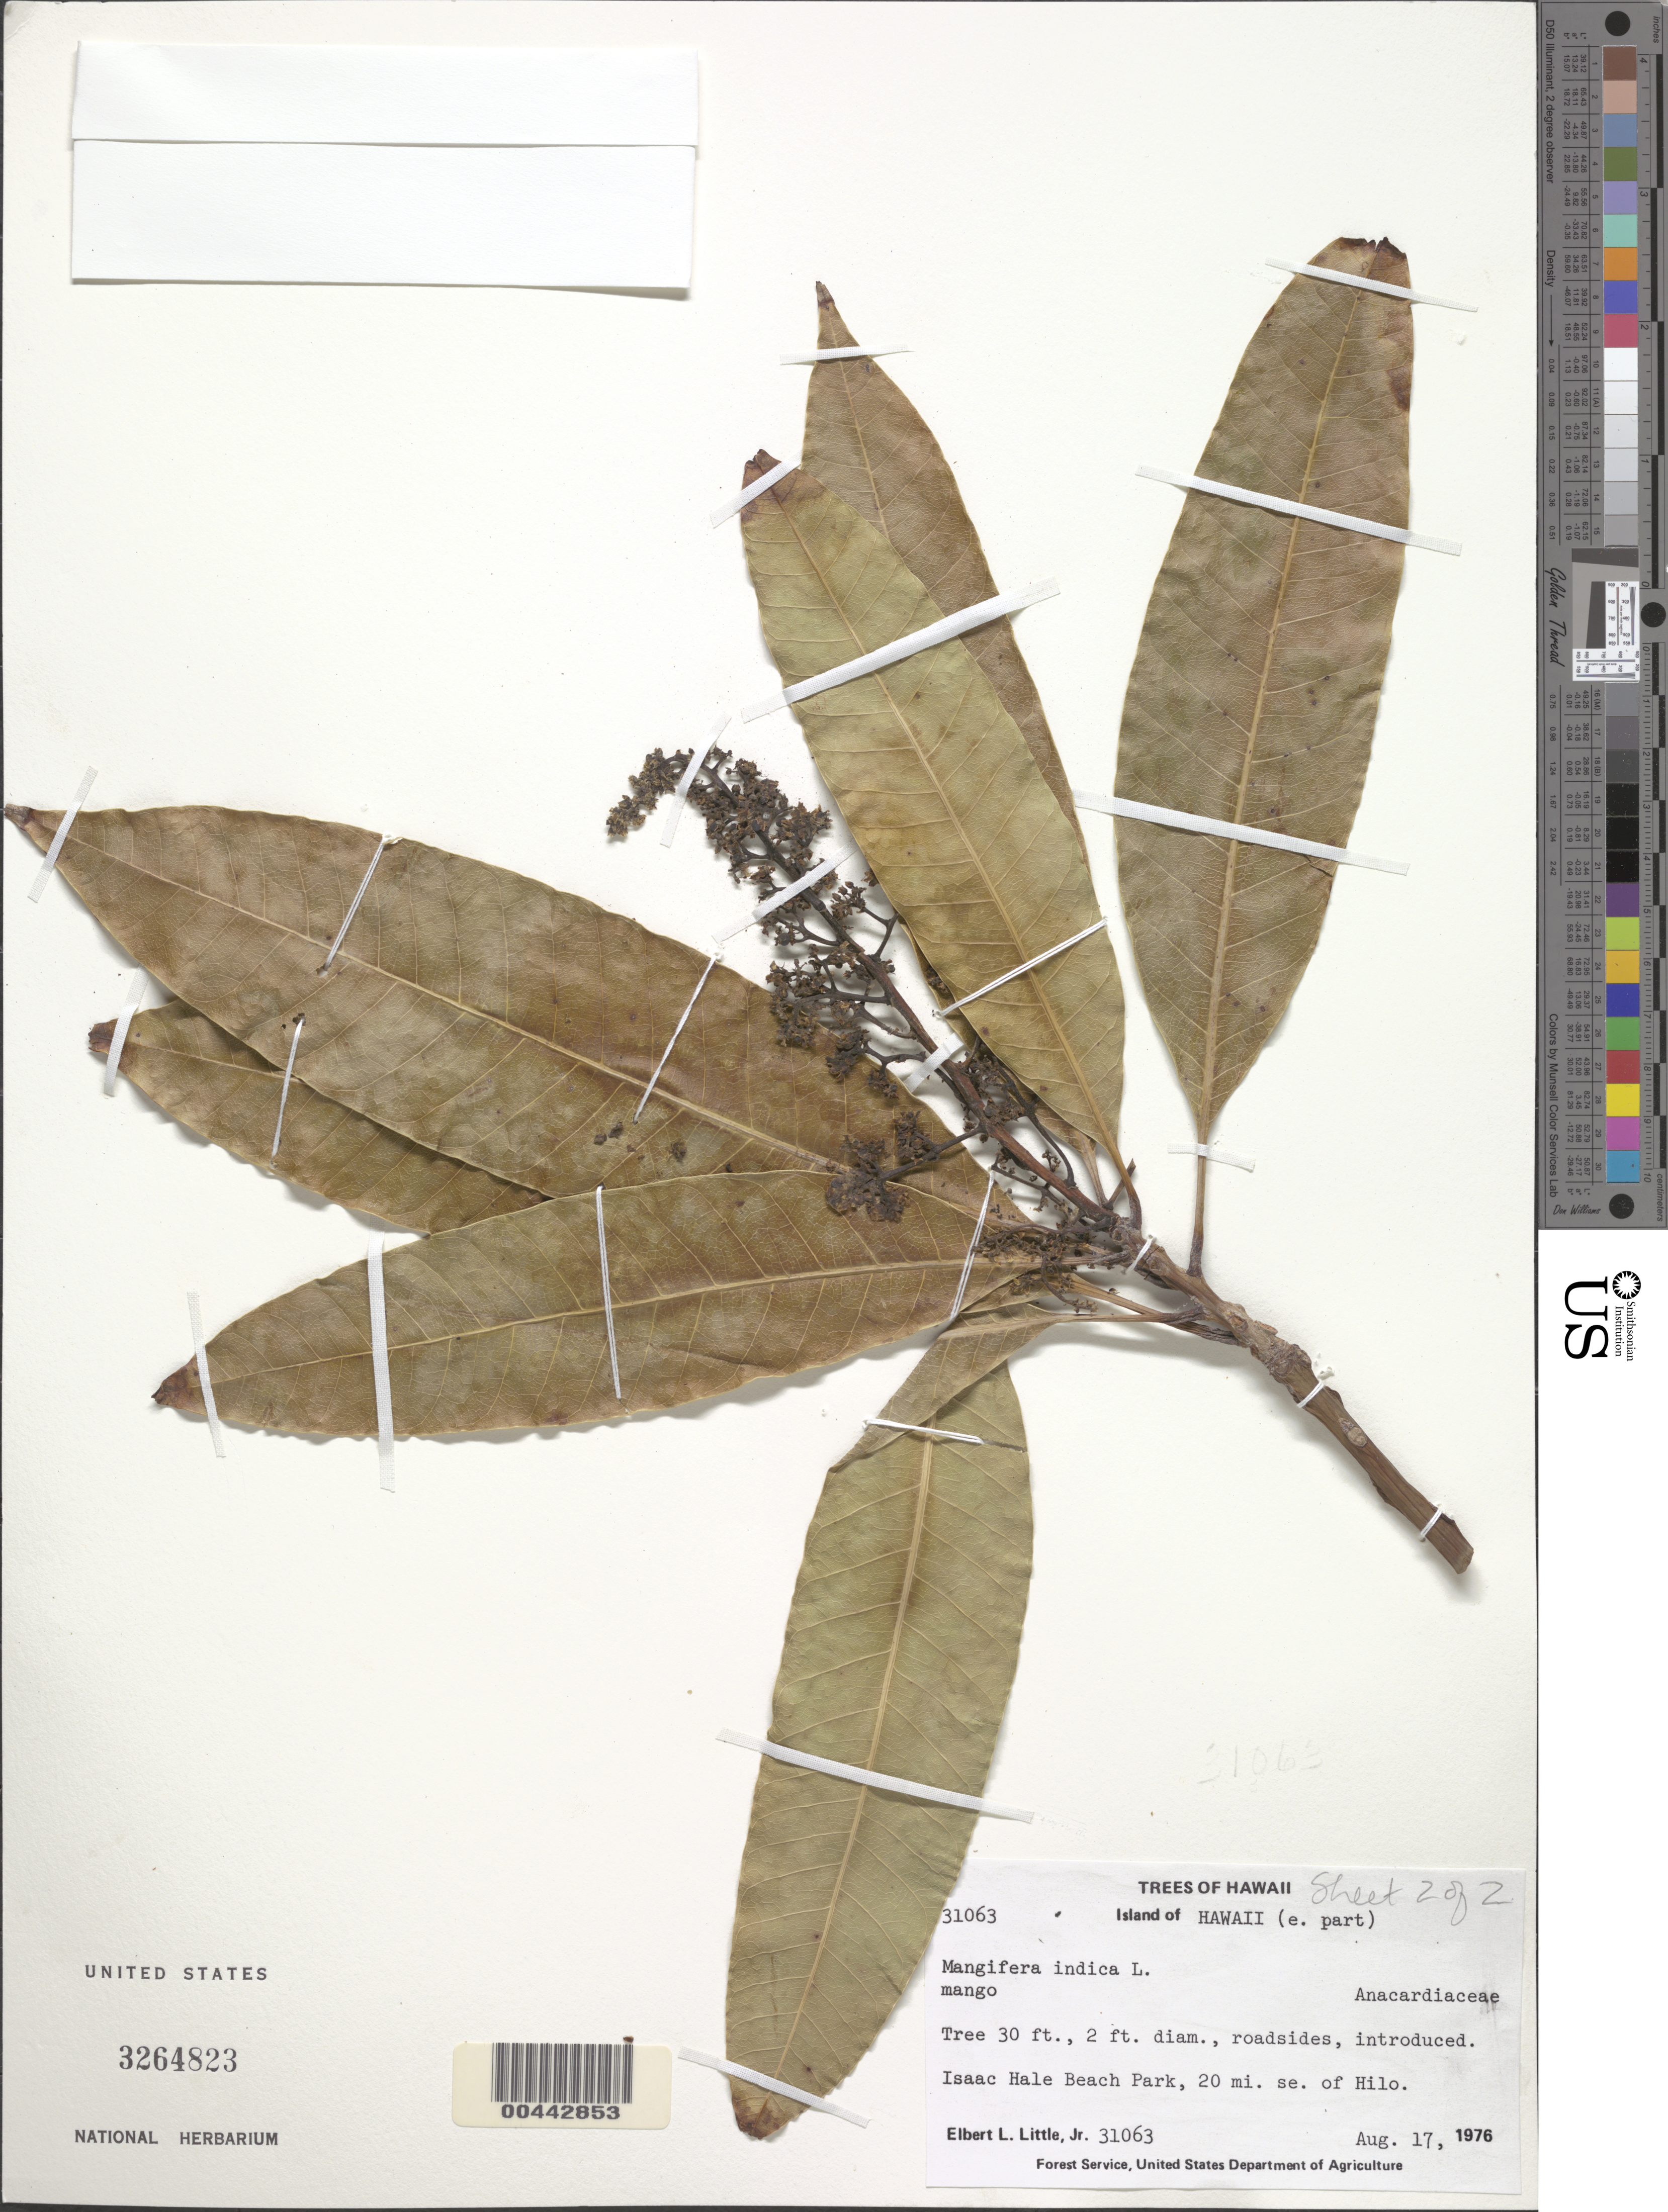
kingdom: Plantae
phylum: Tracheophyta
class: Magnoliopsida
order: Sapindales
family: Anacardiaceae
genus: Mangifera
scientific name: Mangifera indica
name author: L.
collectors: E. L. Little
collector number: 31063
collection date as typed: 17 Aug 1976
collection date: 1976-08-17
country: United States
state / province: Hawaii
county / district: Hawaii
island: Hawaii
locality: East part of Hawaii, Isaac Hale Beach Park, 20 miles southeast of Hilo.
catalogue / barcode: US 3264823